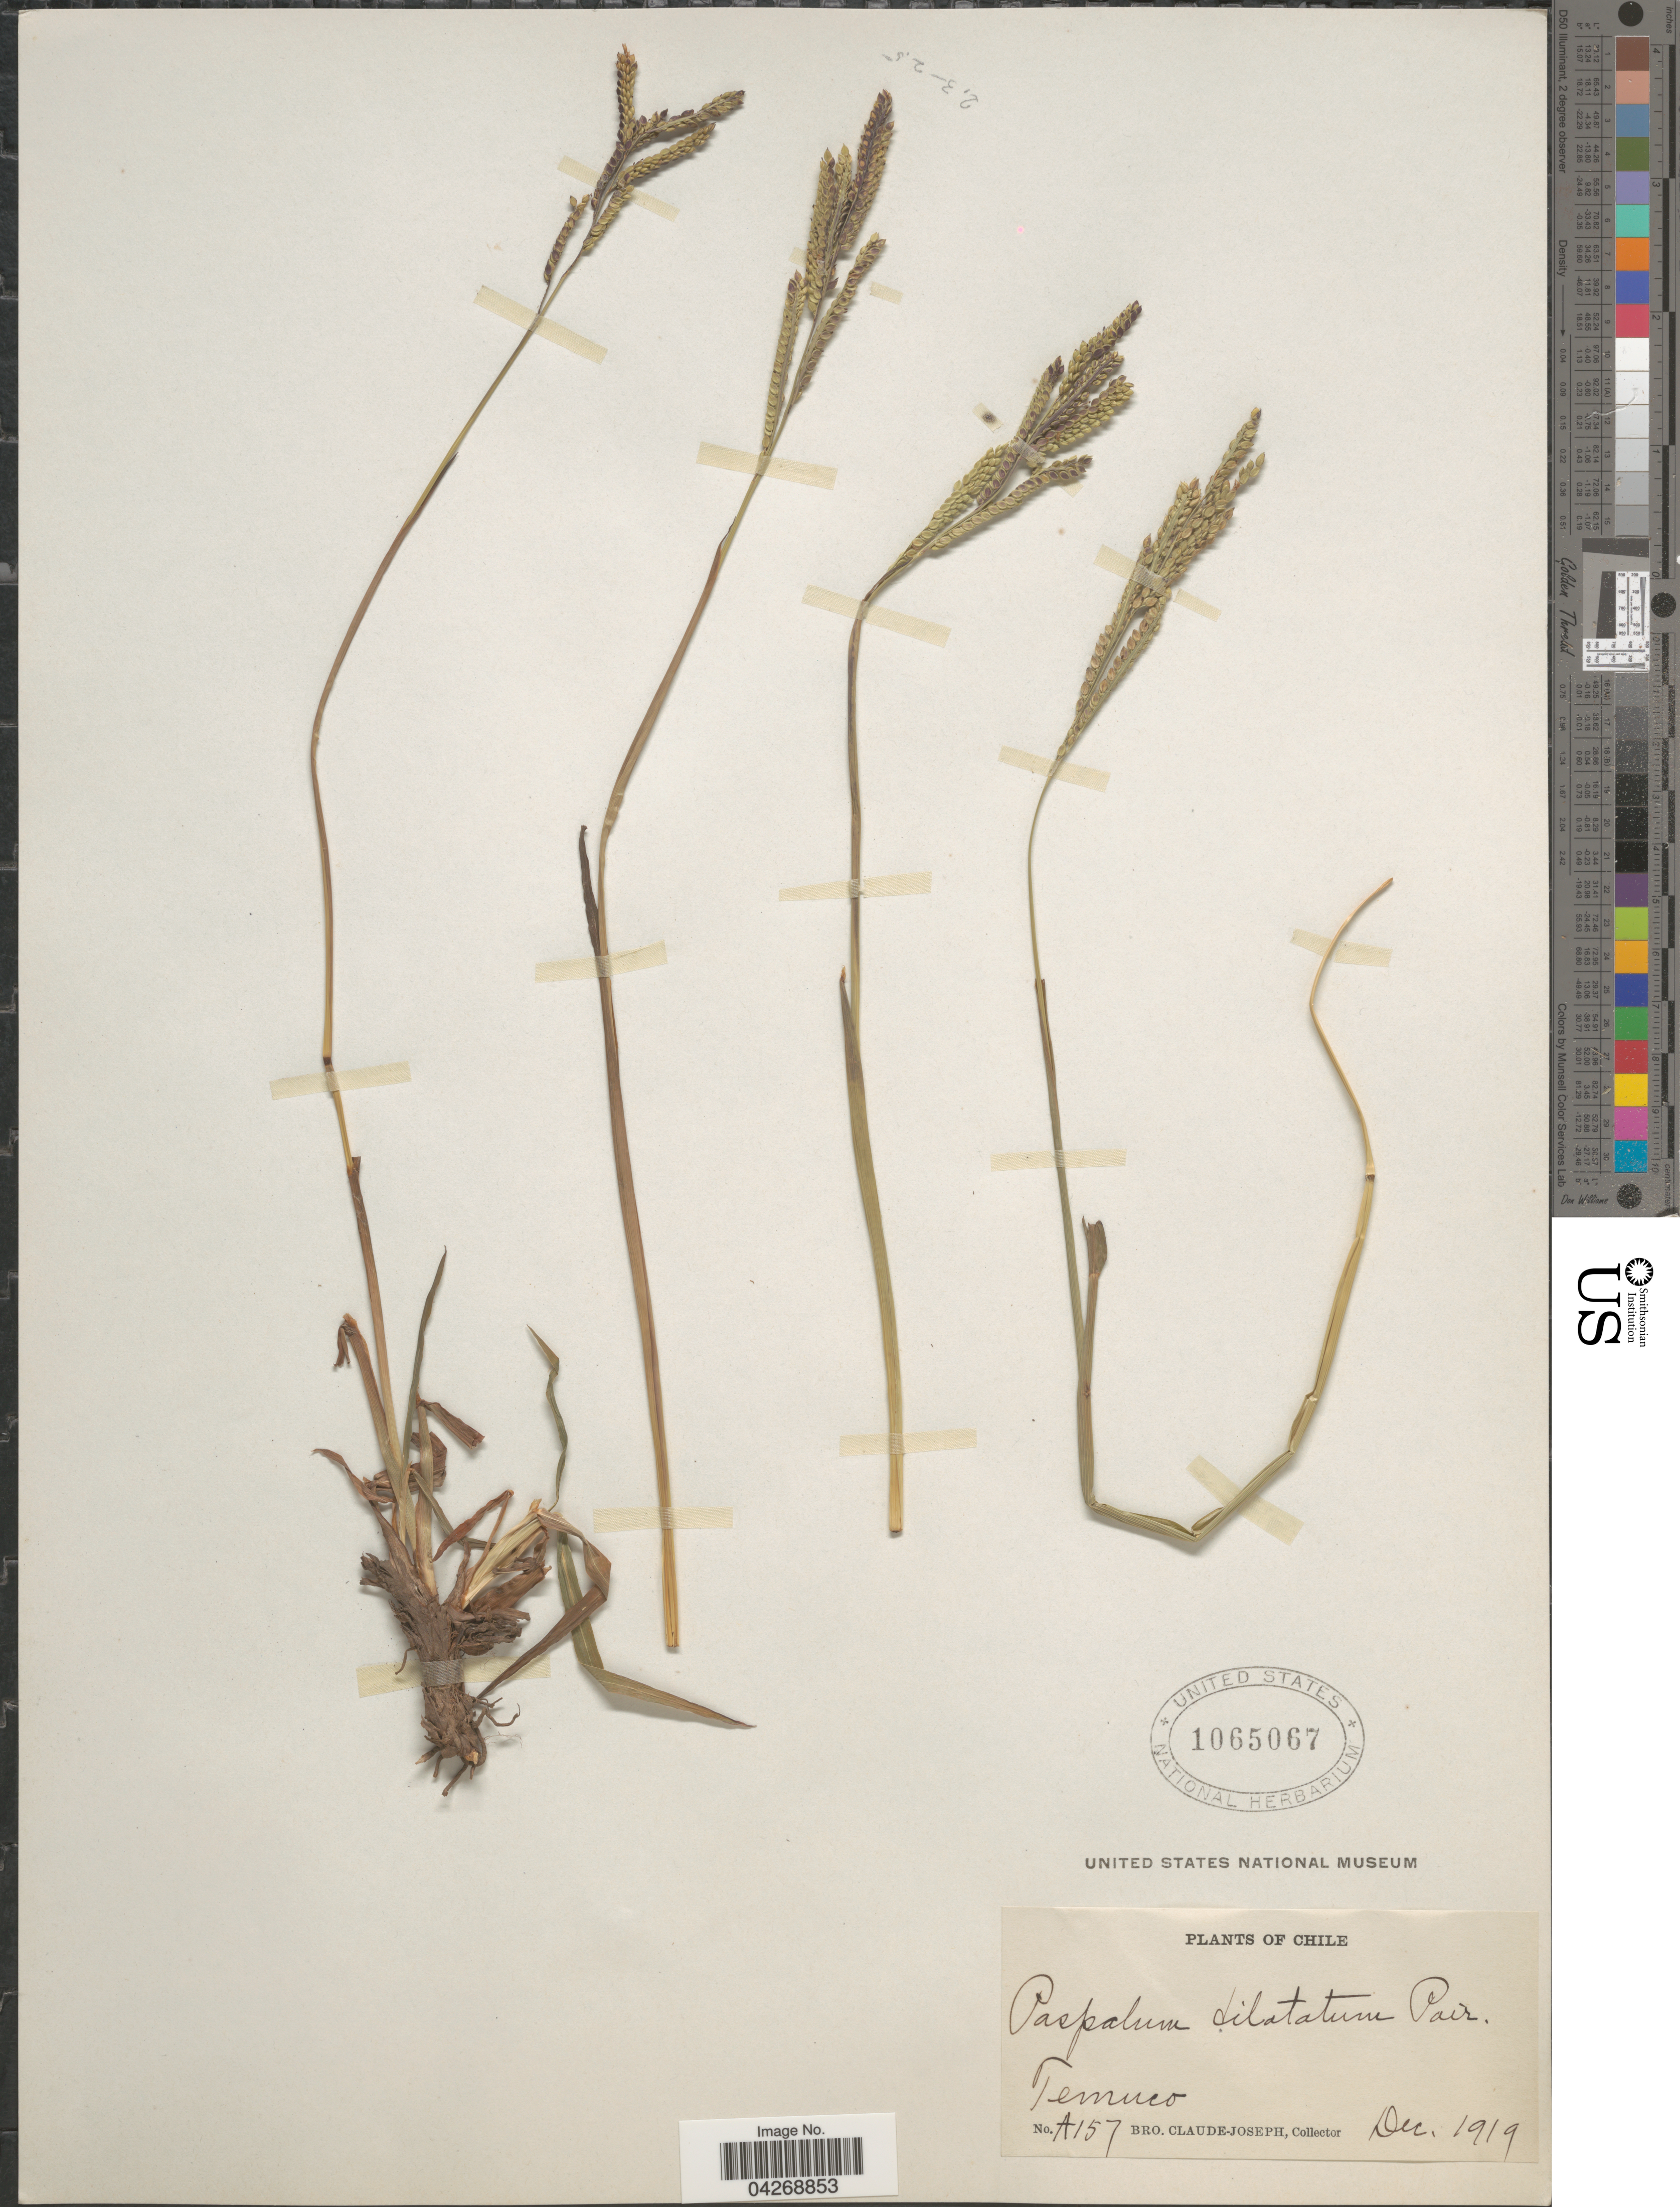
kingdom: Plantae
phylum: Tracheophyta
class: Liliopsida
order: Poales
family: Poaceae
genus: Paspalum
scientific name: Paspalum dasypleurum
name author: Kunze ex Desv. in Gay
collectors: Bro. Claude-Joseph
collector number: A157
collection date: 1919-12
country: Chile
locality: Temuco.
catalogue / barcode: US 1065067